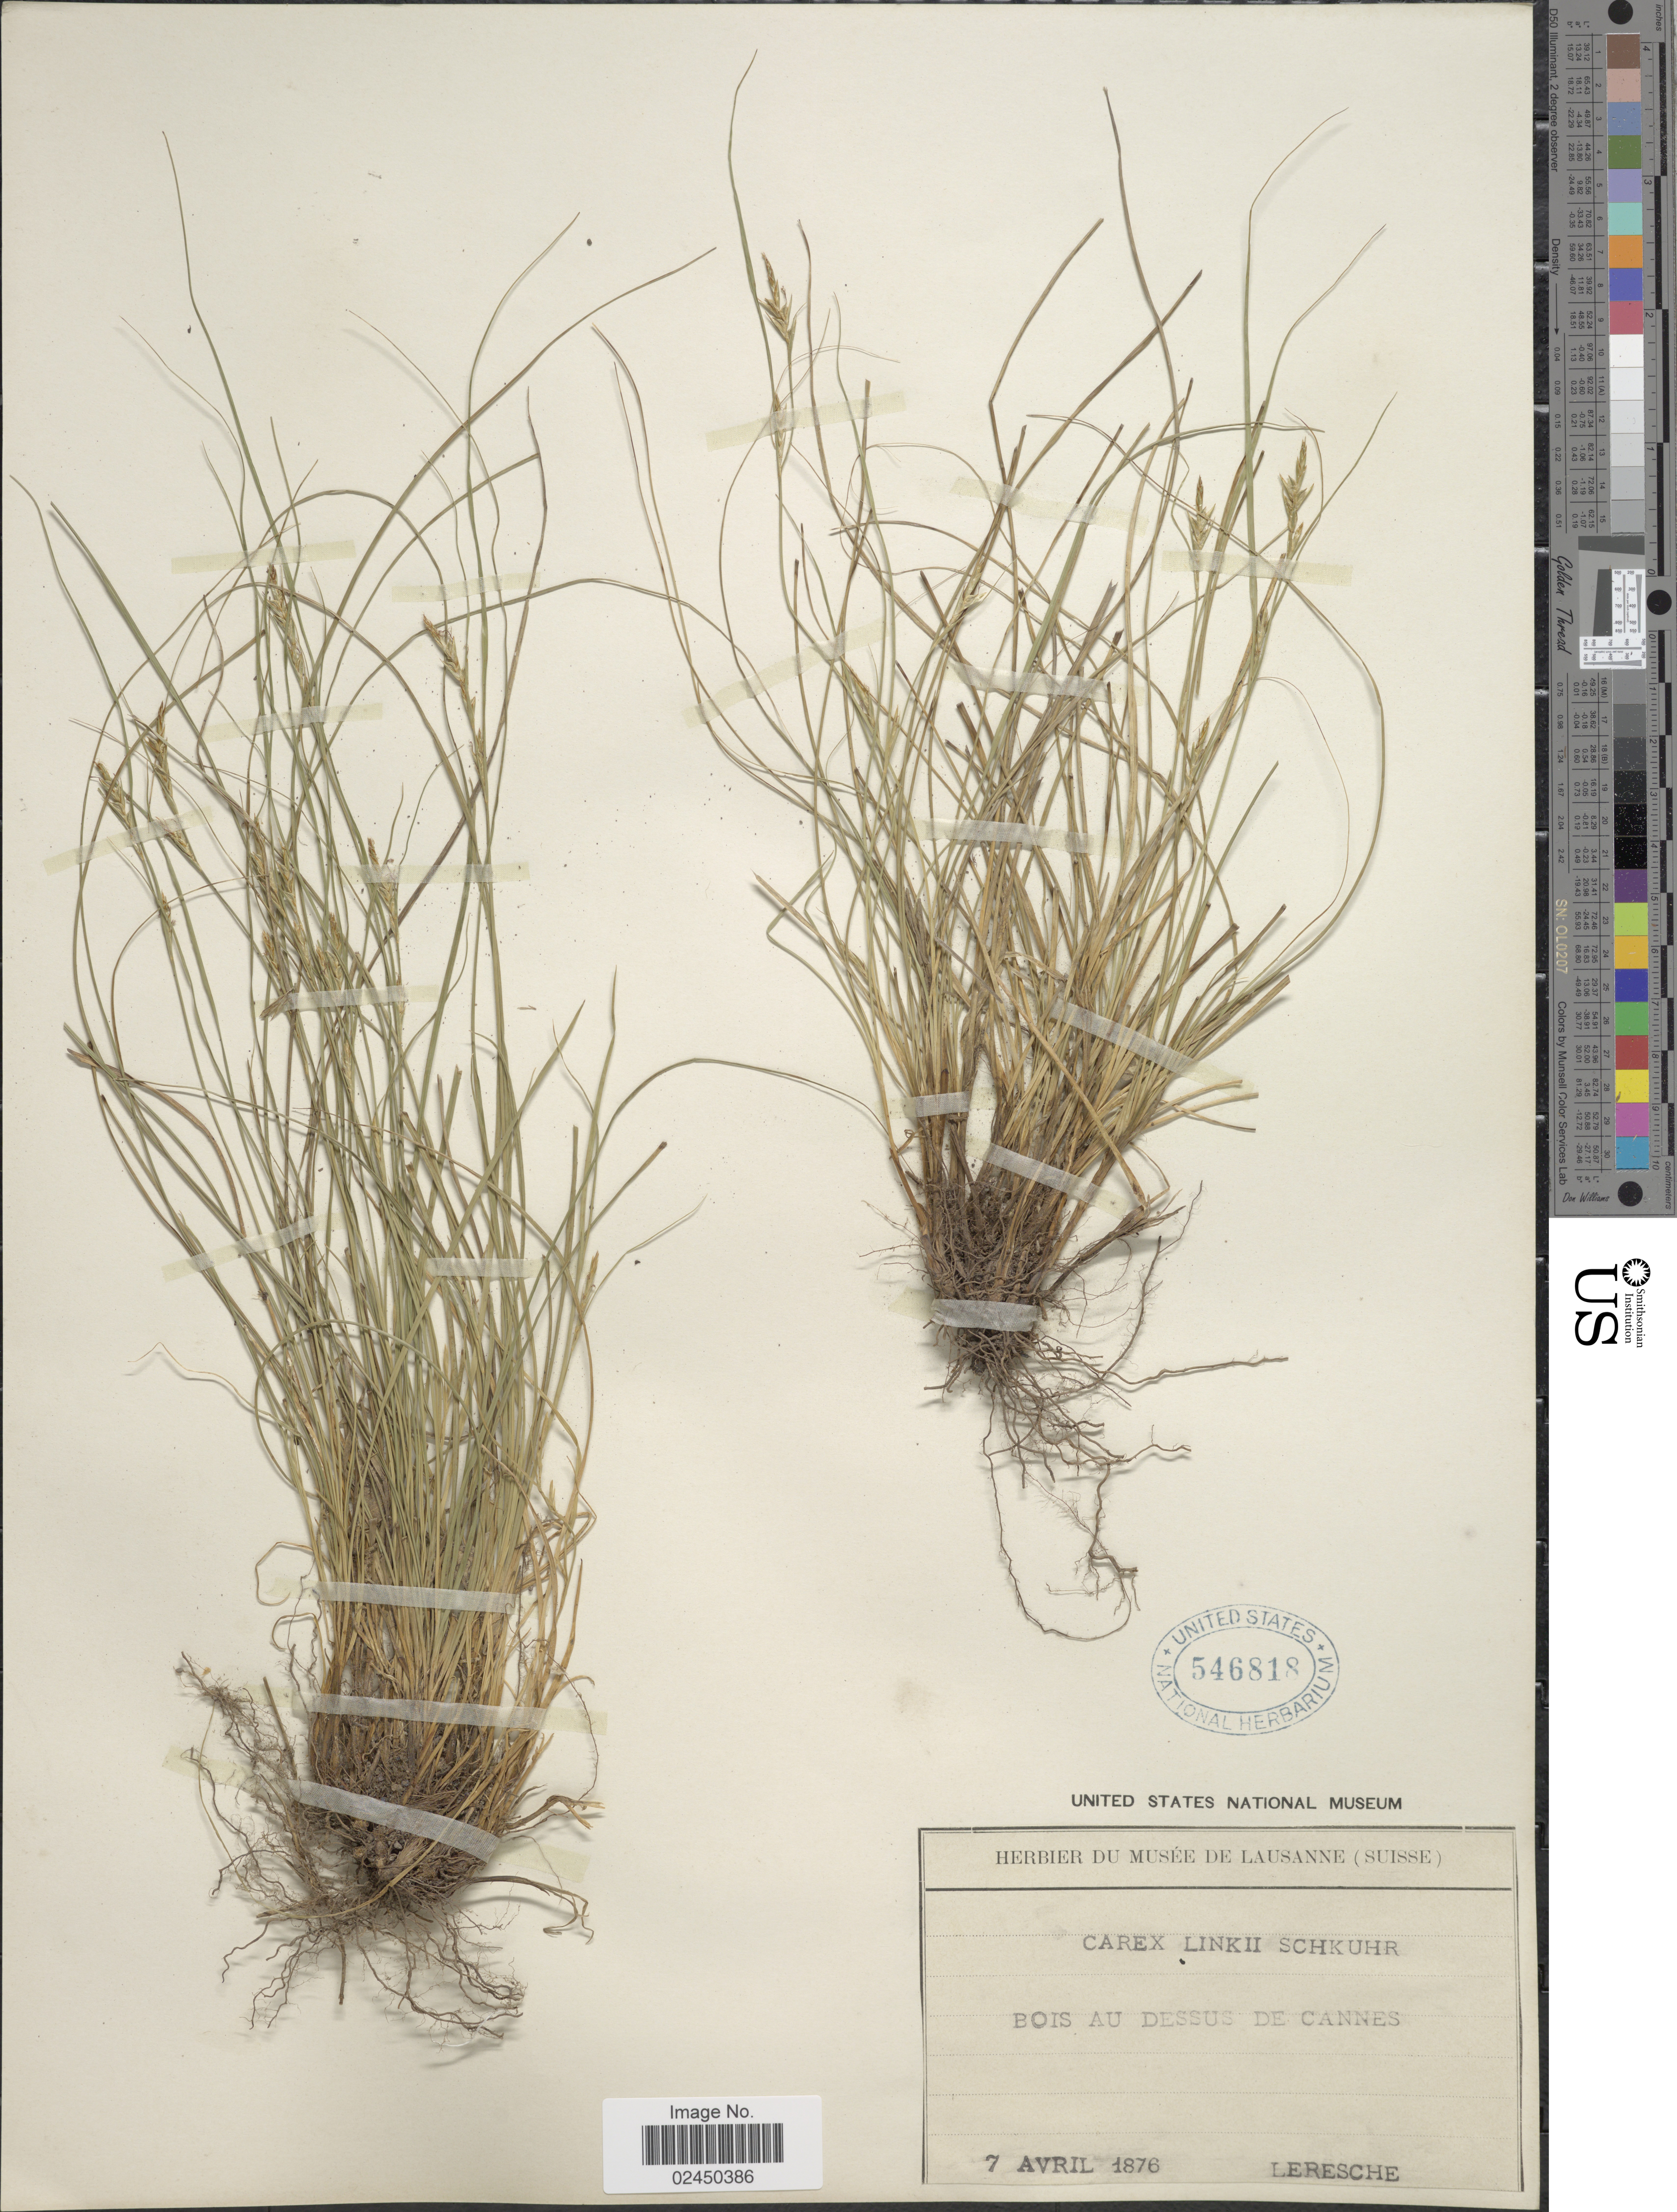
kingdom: Plantae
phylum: Tracheophyta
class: Liliopsida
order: Poales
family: Cyperaceae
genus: Carex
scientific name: Carex distachya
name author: Desf.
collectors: Leresche, --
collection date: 1876-04-07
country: France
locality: Bois au Dessus de Cannes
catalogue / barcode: US 546818